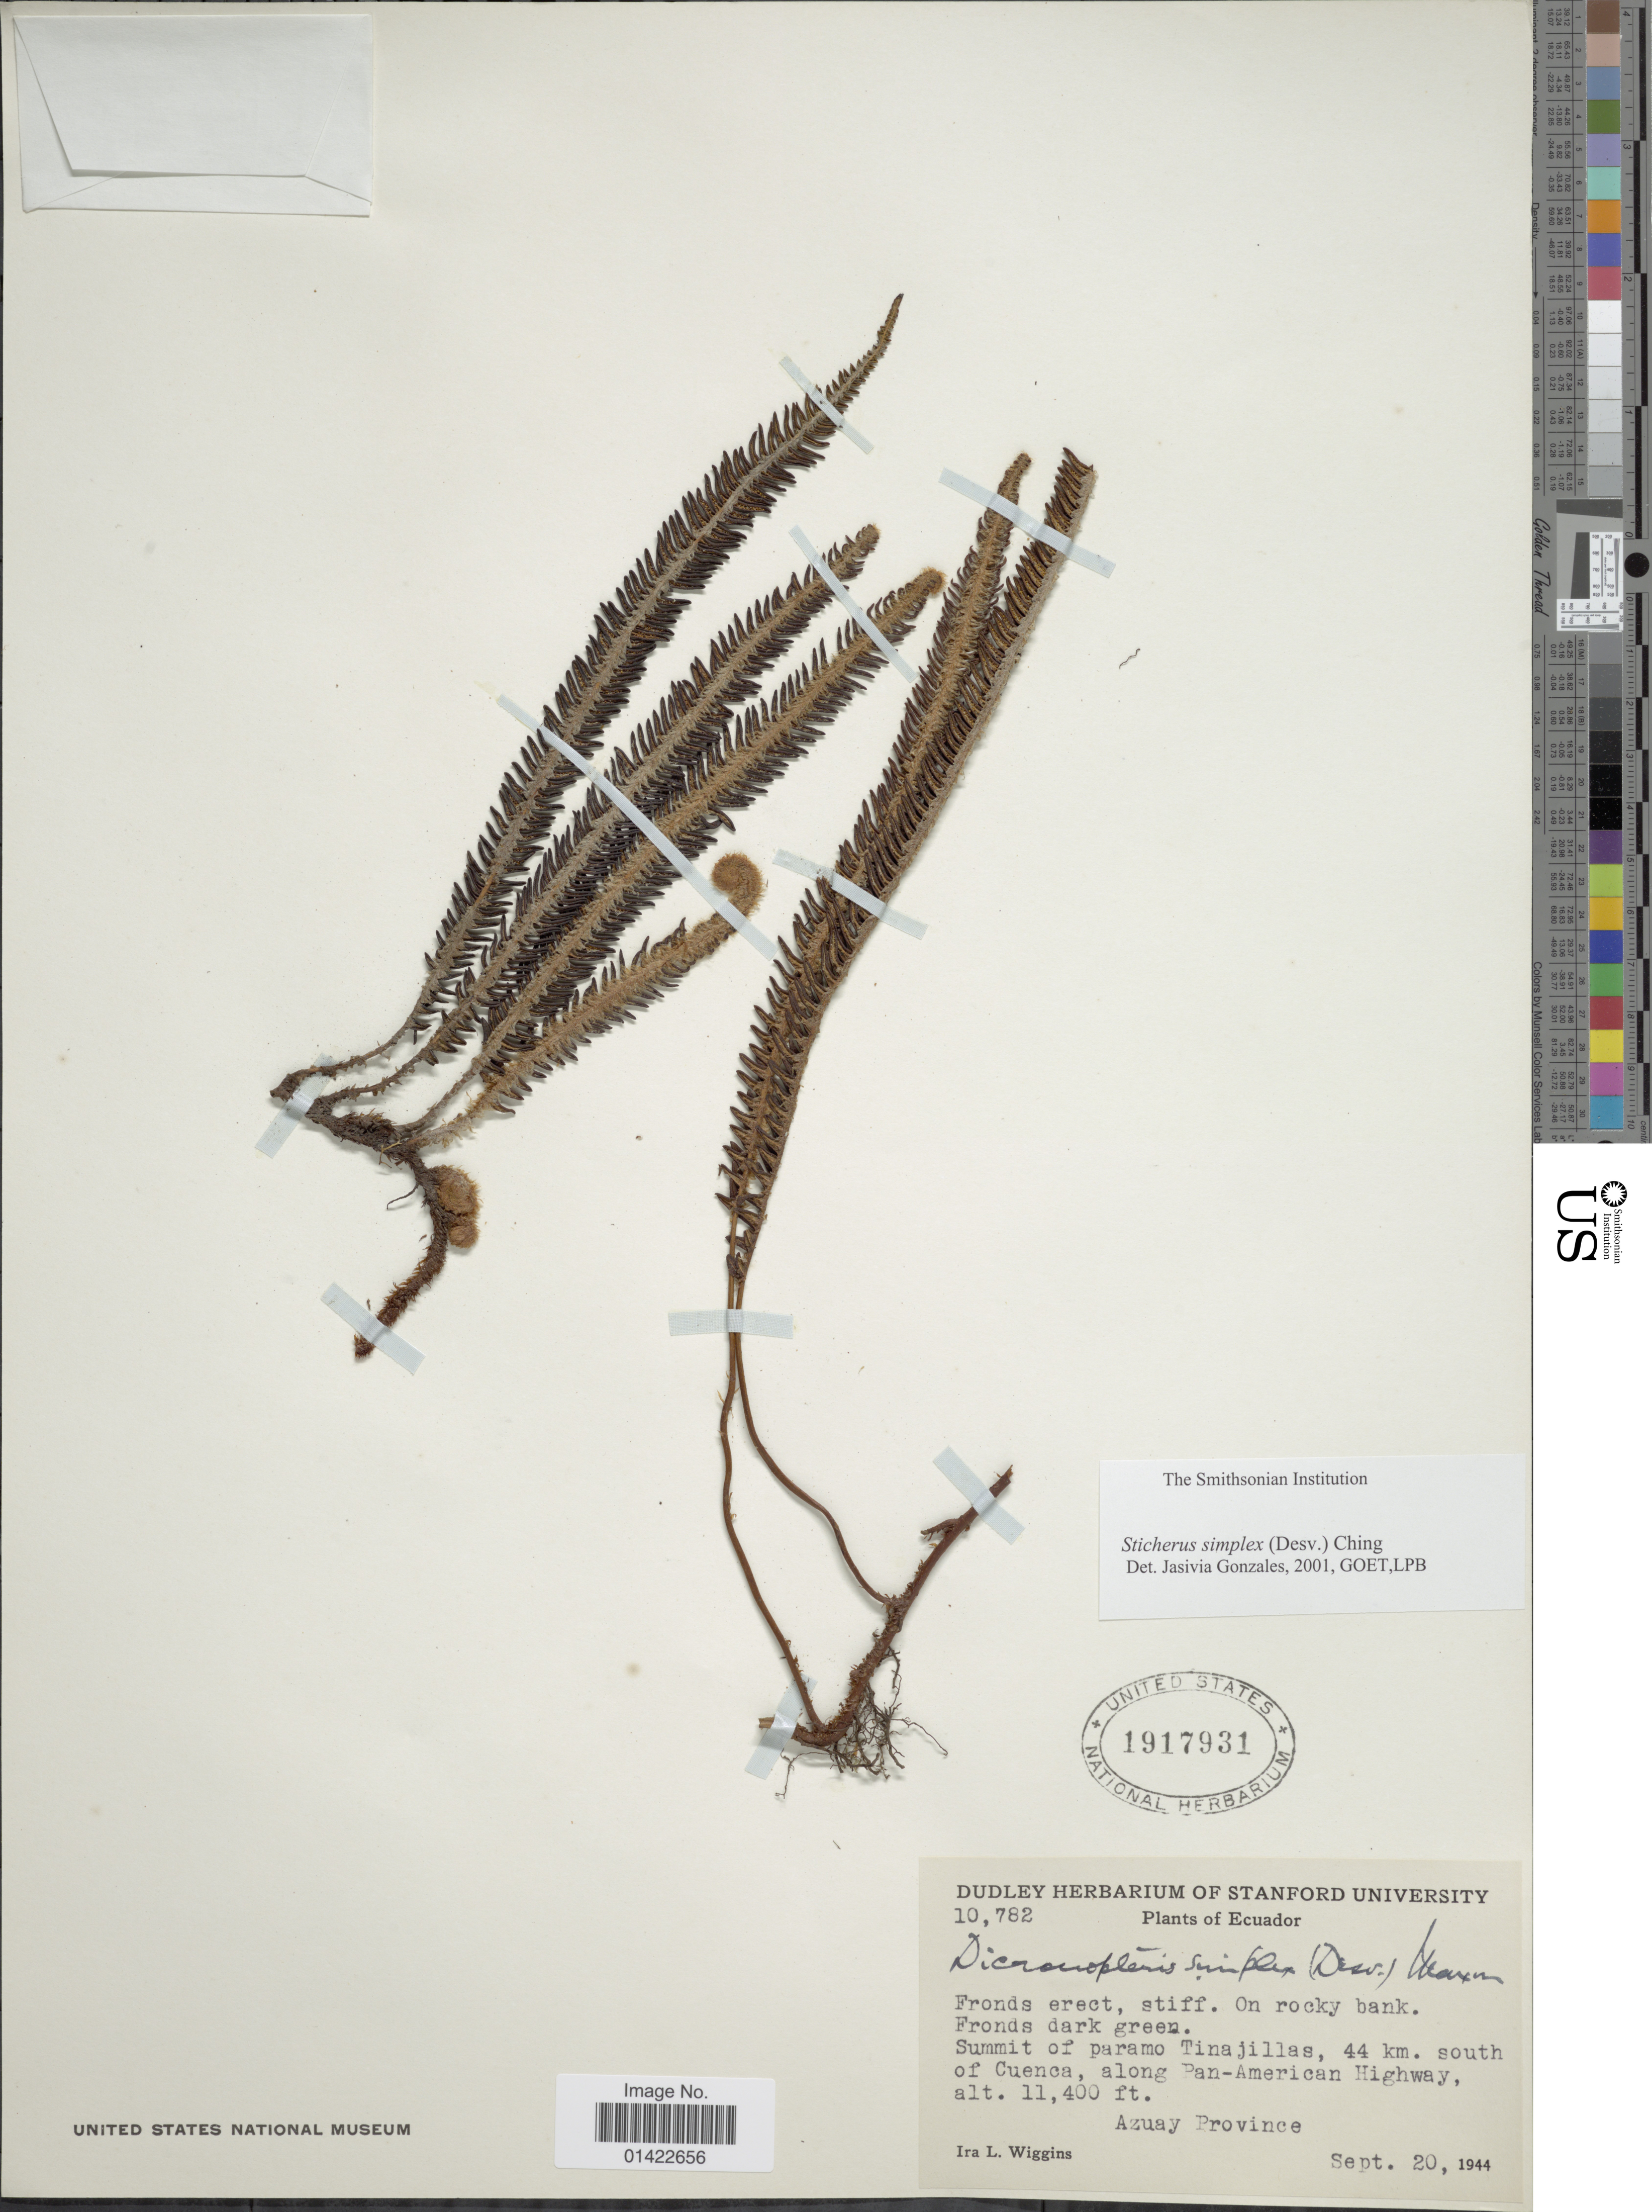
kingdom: Plantae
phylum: Tracheophyta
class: Polypodiopsida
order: Gleicheniales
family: Gleicheniaceae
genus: Sticherus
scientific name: Sticherus simplex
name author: (Desv.) Ching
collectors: I. L. Wiggins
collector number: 10782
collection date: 1944-09-20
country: Ecuador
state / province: Azuay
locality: Summit of paramo Tinajillas, 44 km. south of Cuenca, along Pan-American Highway.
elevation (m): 3475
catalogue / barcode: US 1917931